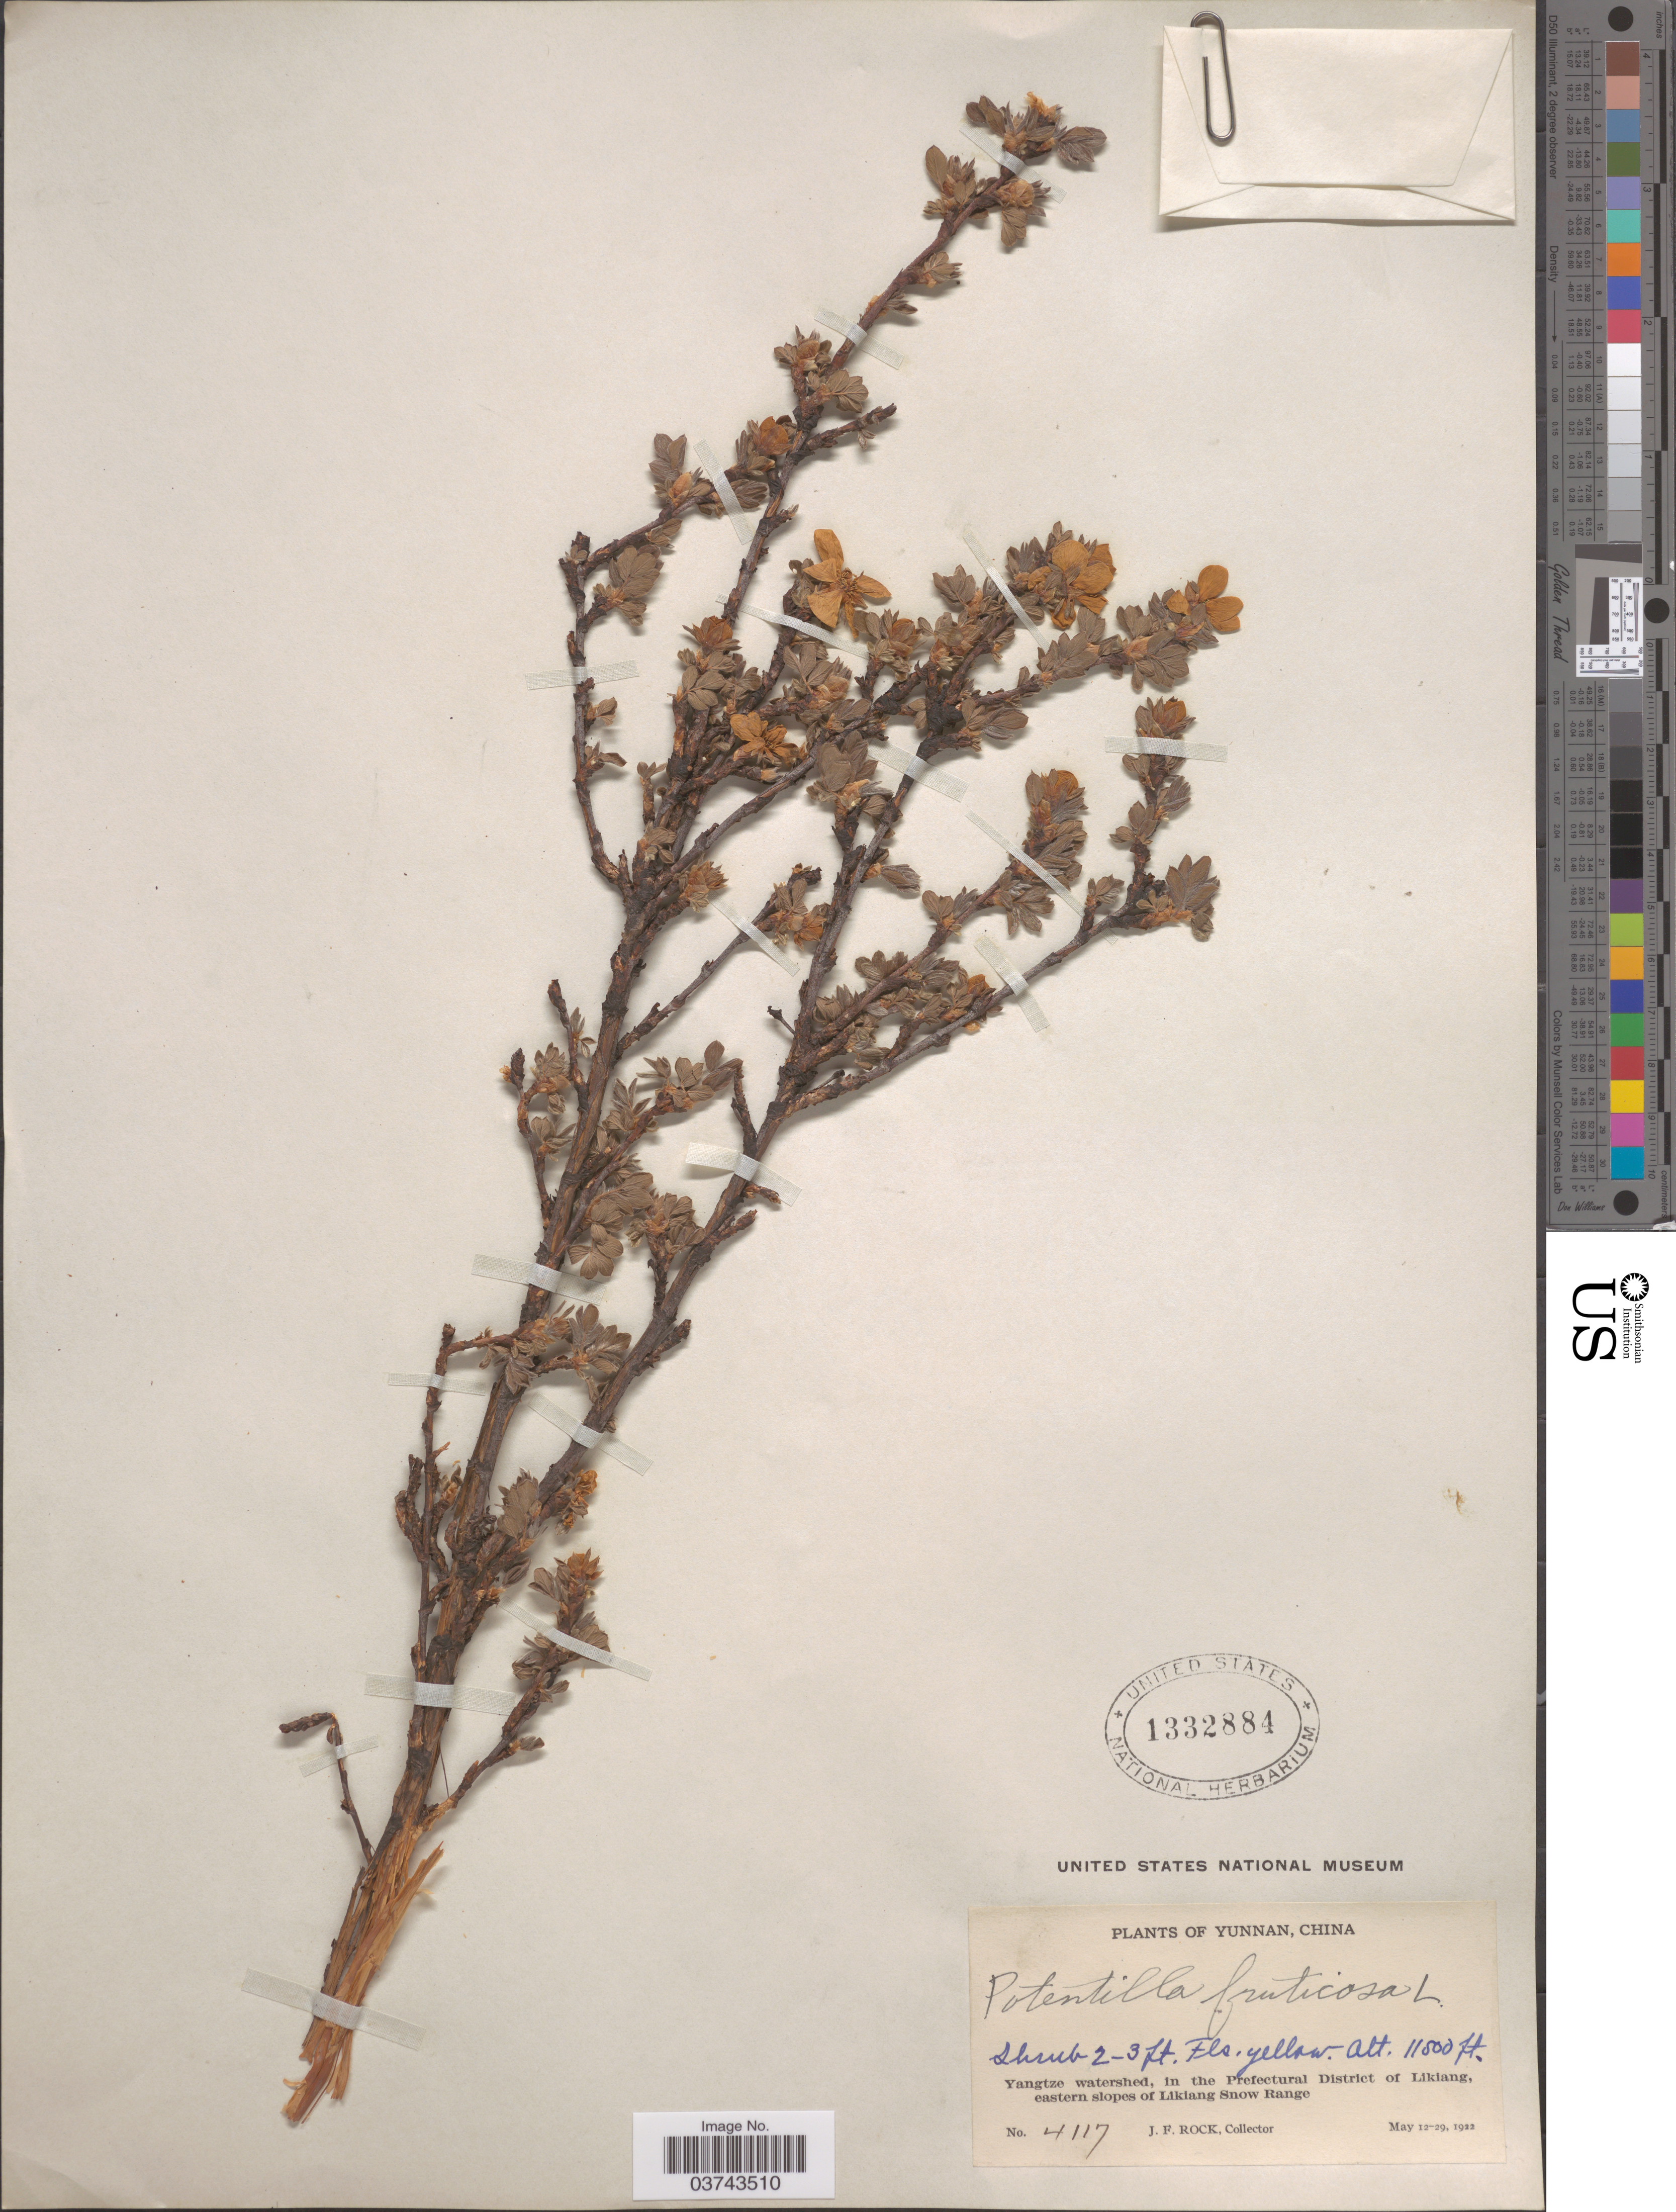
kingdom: Plantae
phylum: Tracheophyta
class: Magnoliopsida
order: Rosales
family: Rosaceae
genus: Dasiphora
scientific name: Dasiphora fruticosa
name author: (L.) Rydb.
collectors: J. Rock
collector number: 4117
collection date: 1922-05-12/1922-05-29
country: China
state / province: Yunnan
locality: Yangtze watershed, in the Prefectural District of Likiang, eastern slopes of Likiang Snow Range.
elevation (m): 3505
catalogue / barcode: US 1332884